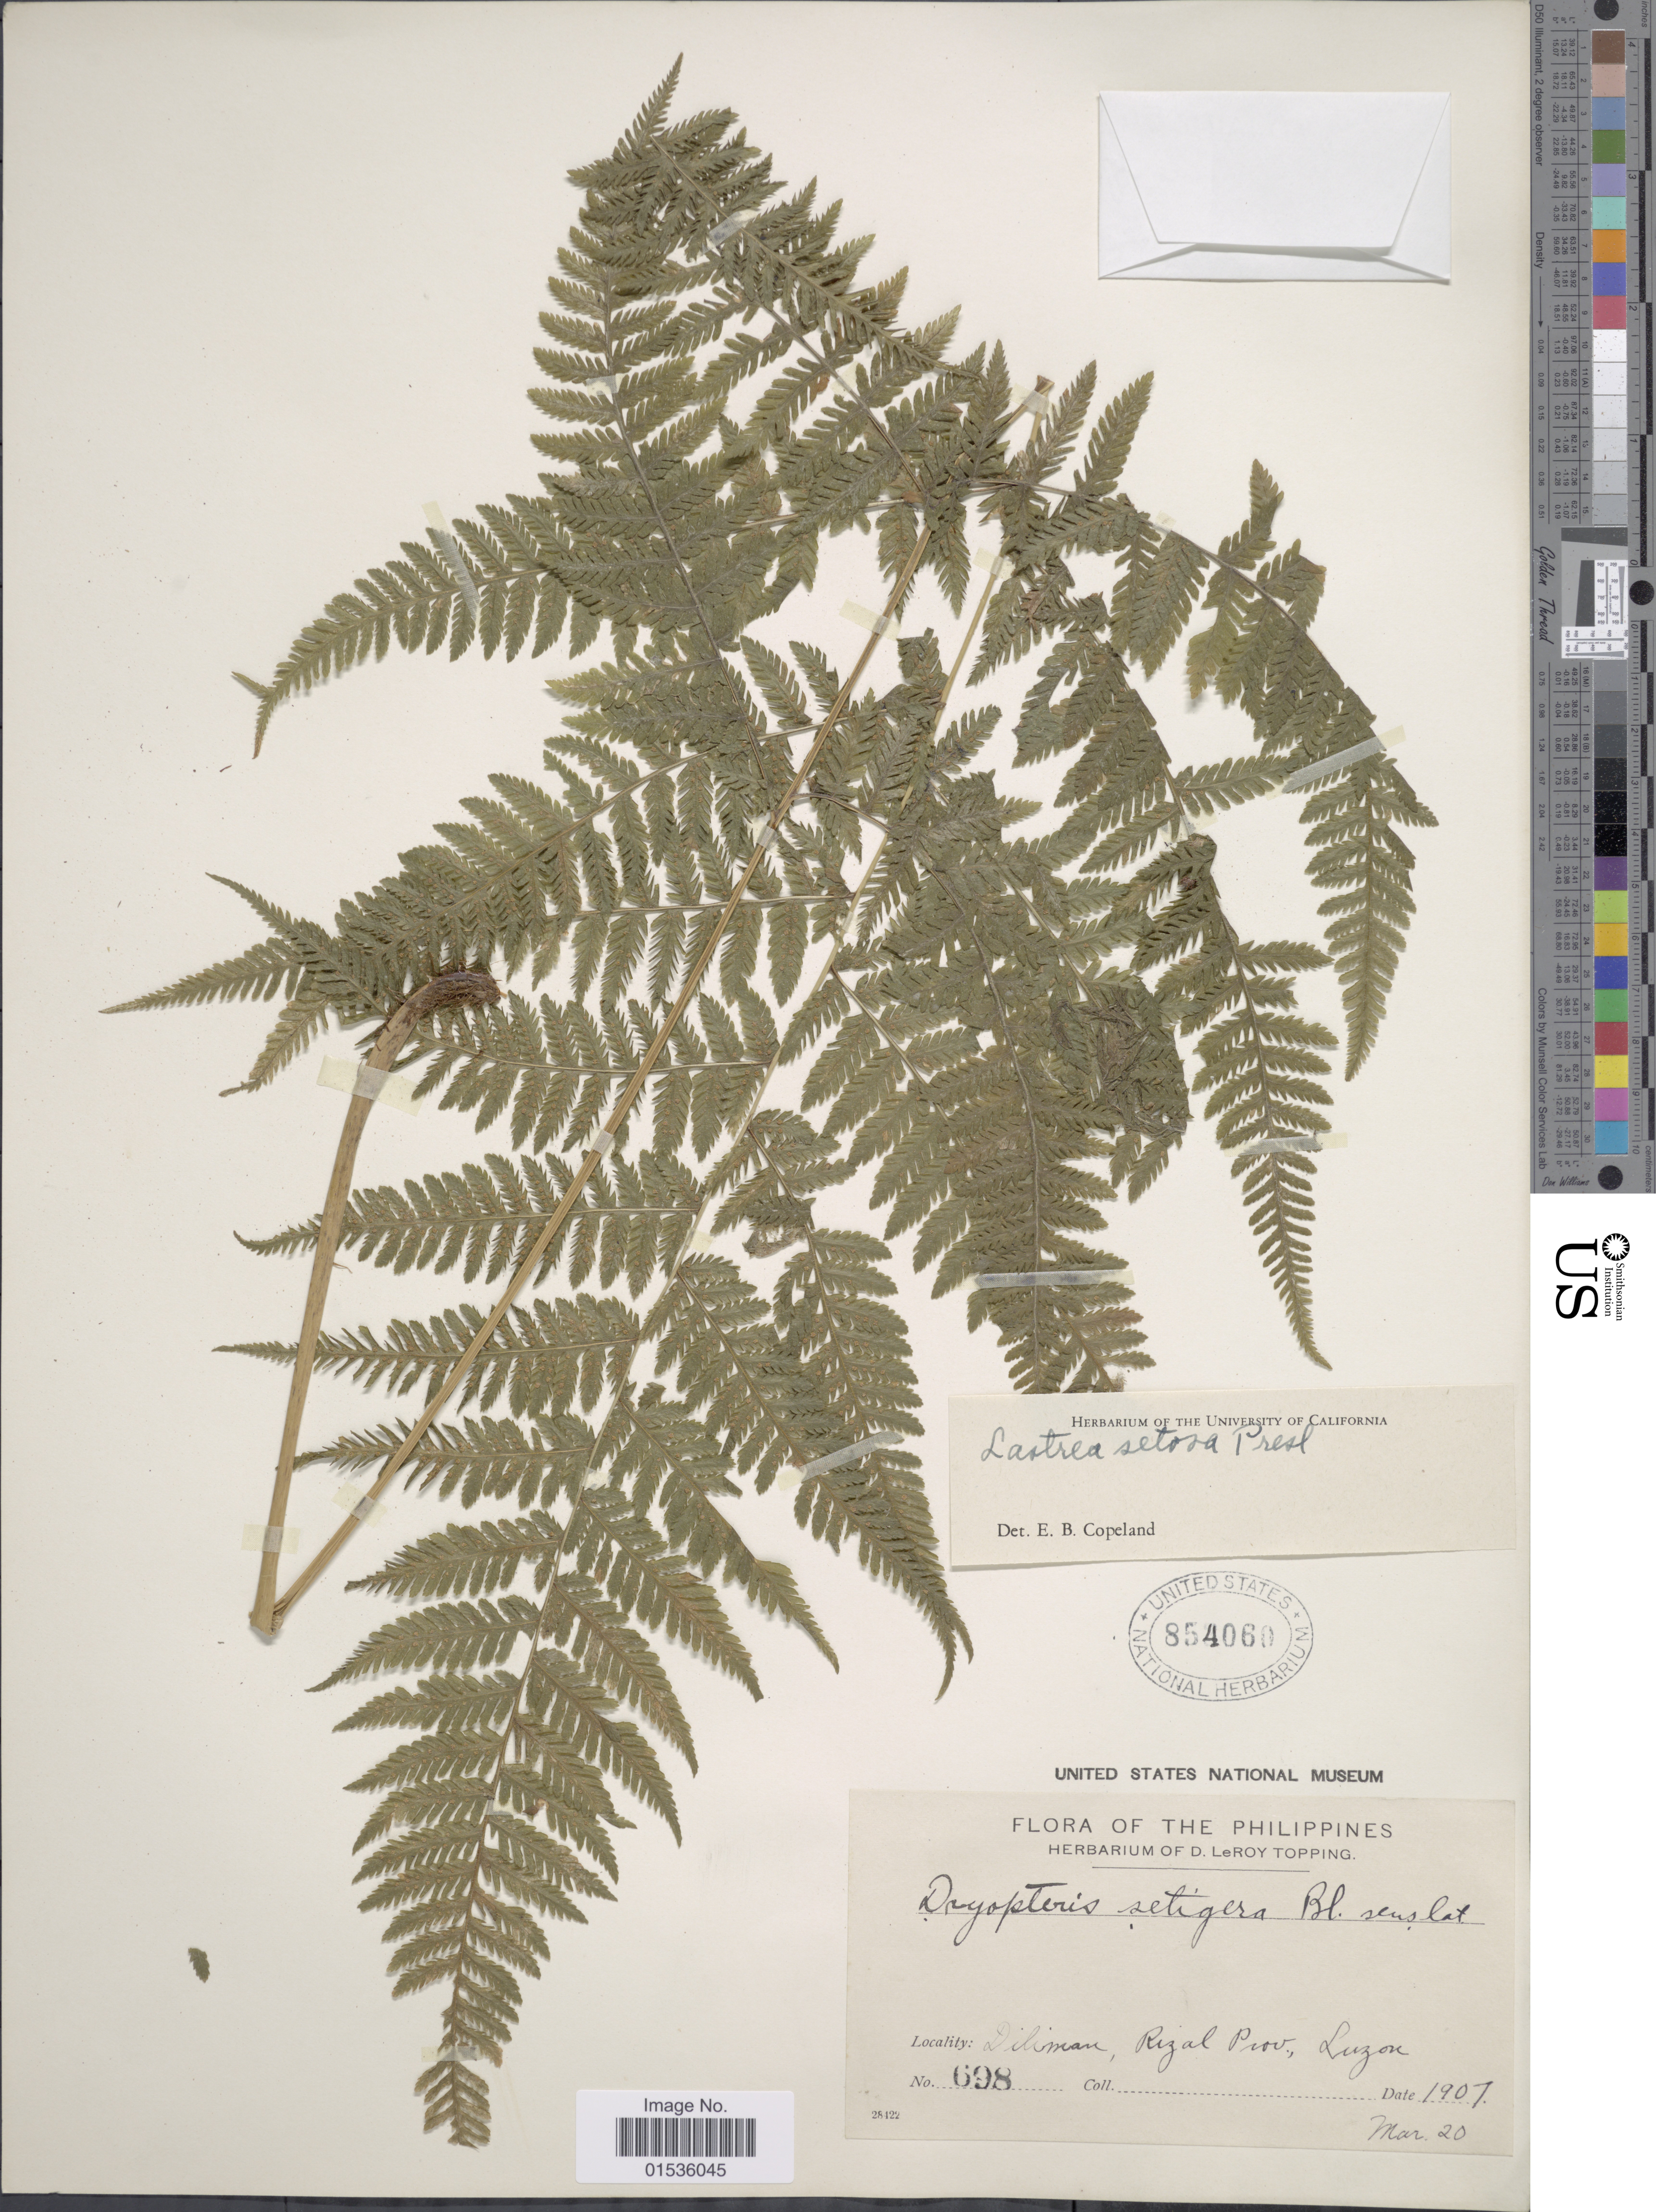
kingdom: Plantae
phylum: Tracheophyta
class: Polypodiopsida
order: Polypodiales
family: Thelypteridaceae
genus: Macrothelypteris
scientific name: Macrothelypteris torresiana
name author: (Gaudich.) Ching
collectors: D. L. Topping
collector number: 698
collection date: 1907-03-20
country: Philippines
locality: Diliman, Rizal Prov., Luzon.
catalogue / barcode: US 854060